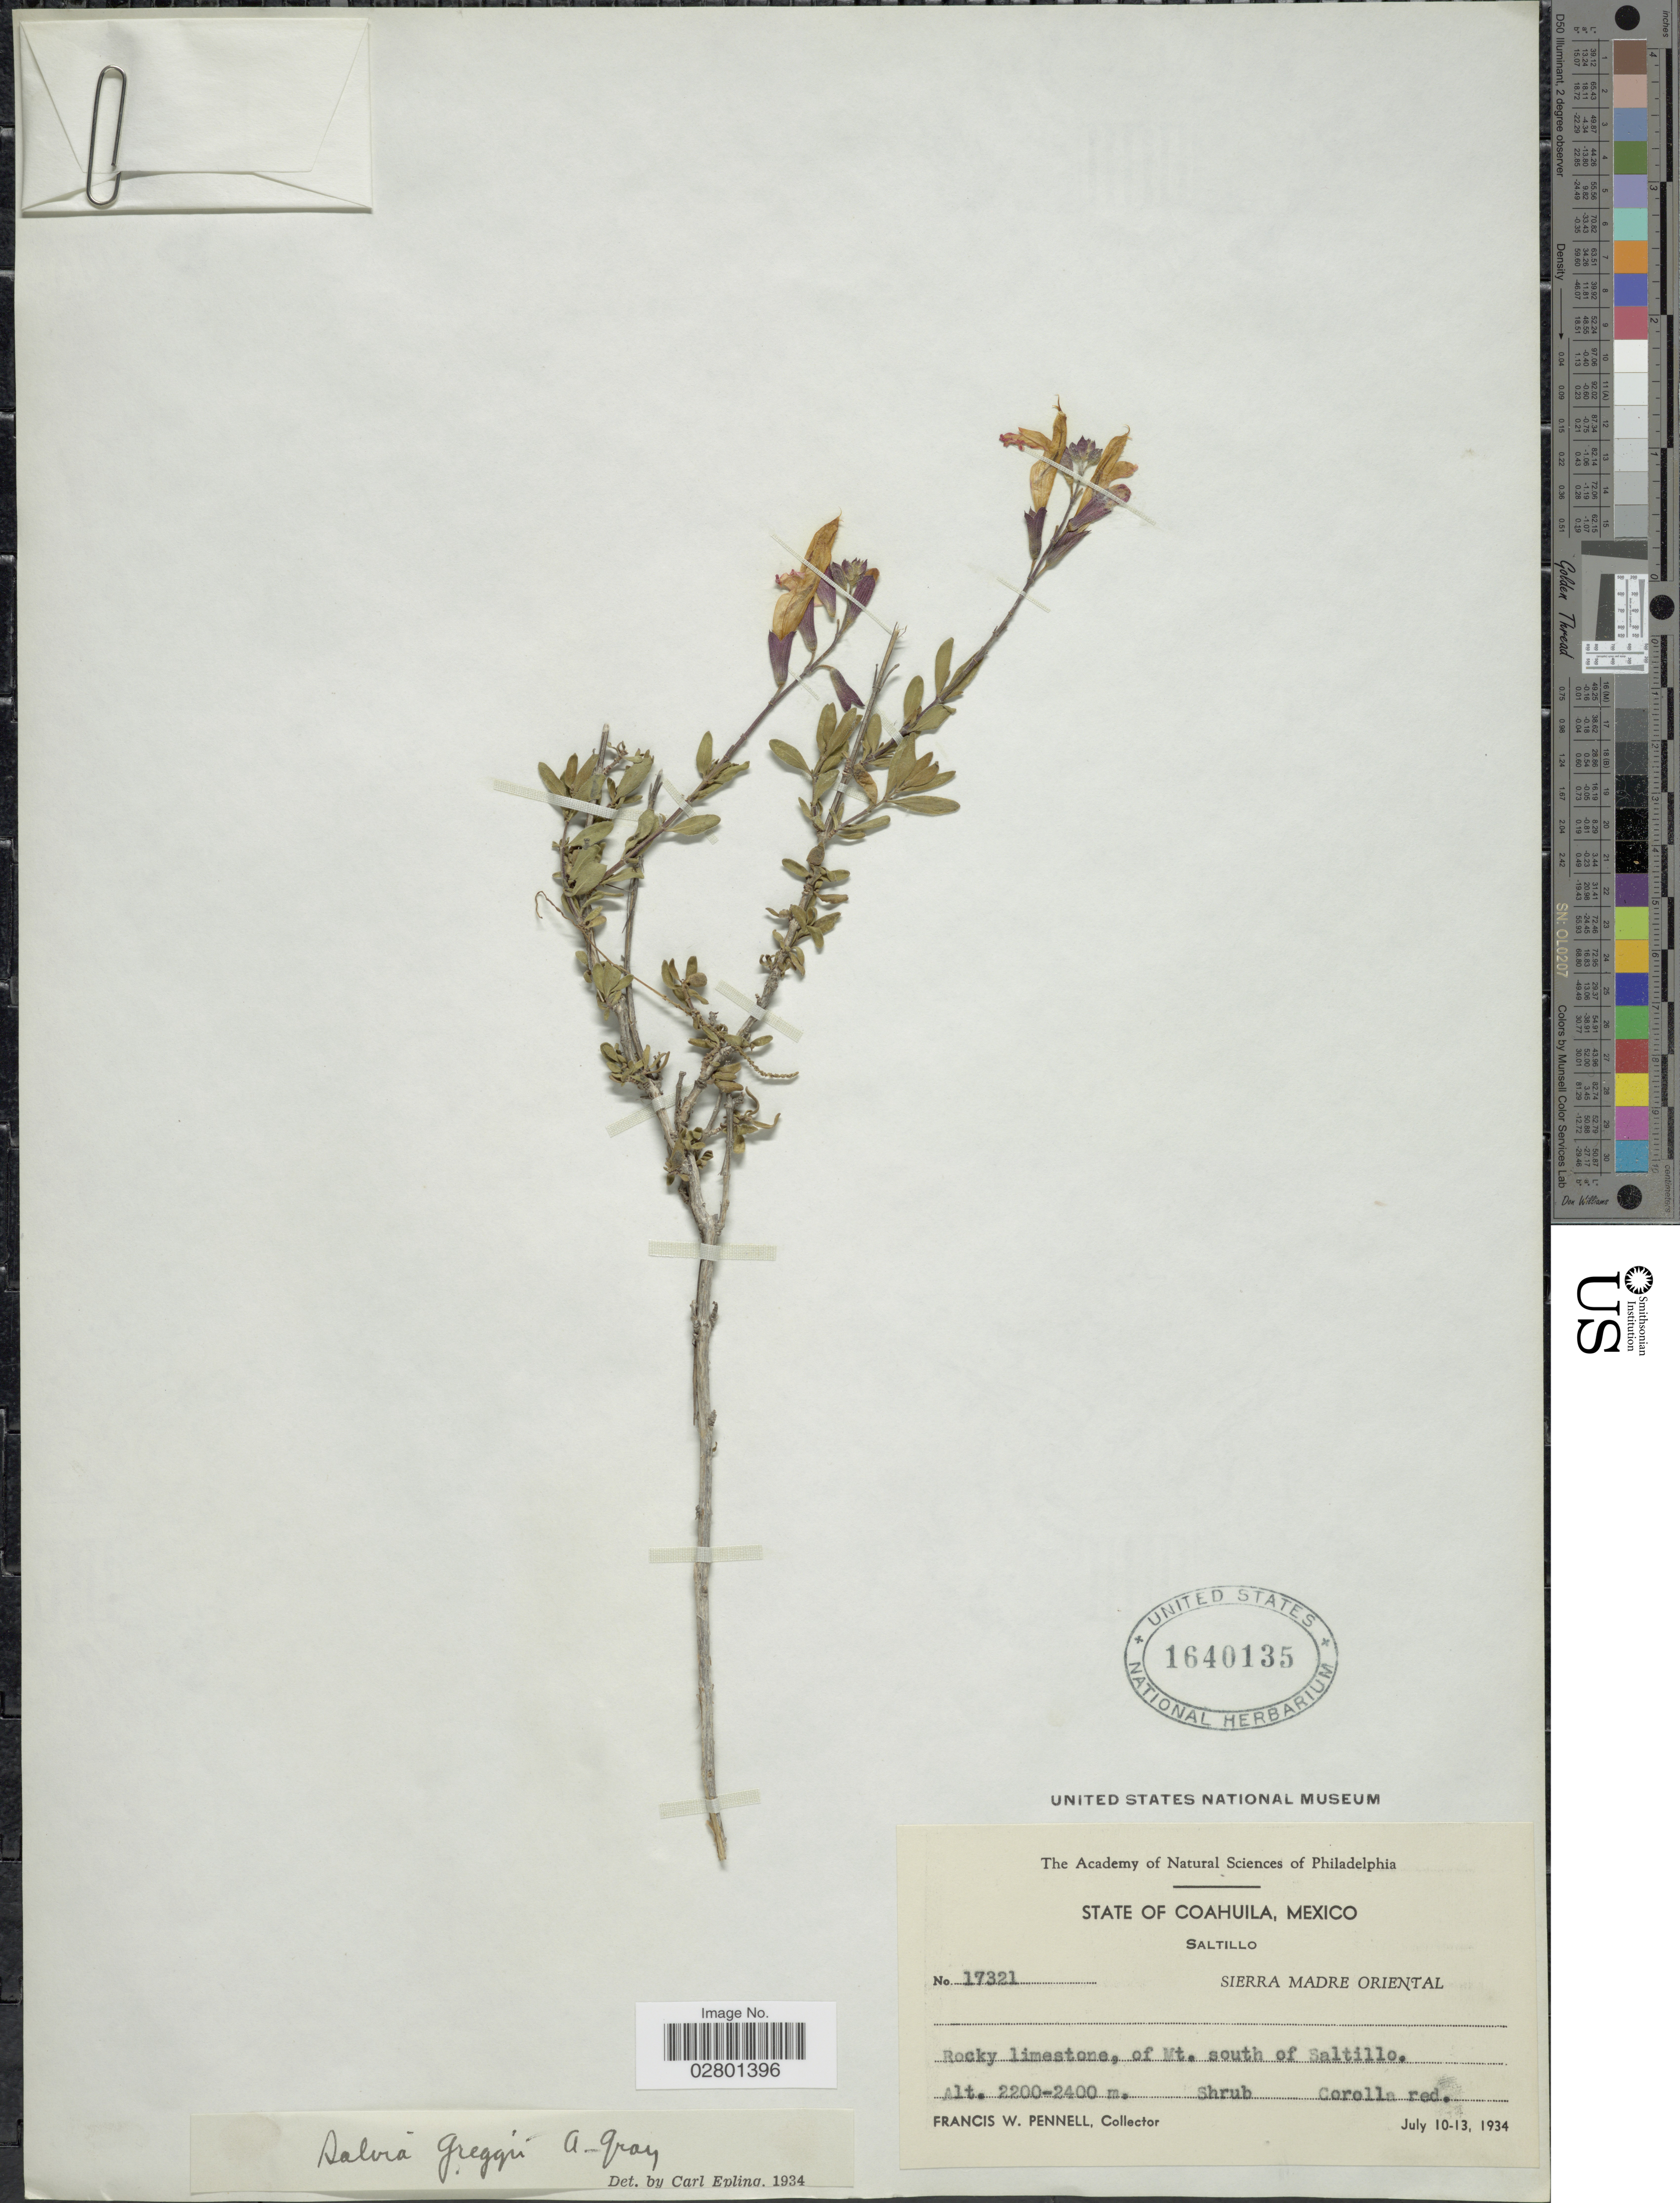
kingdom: Plantae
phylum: Tracheophyta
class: Magnoliopsida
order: Lamiales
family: Lamiaceae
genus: Salvia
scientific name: Salvia greggii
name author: A. Gray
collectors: F. W. Pennell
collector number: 17321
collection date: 1934-07-10/1934-07-13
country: Mexico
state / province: Coahuila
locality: Saltillo, Sierra Madre Oriental, Rocky limestone, of Mt. south of Saltillo.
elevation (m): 2200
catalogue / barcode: US 1640135